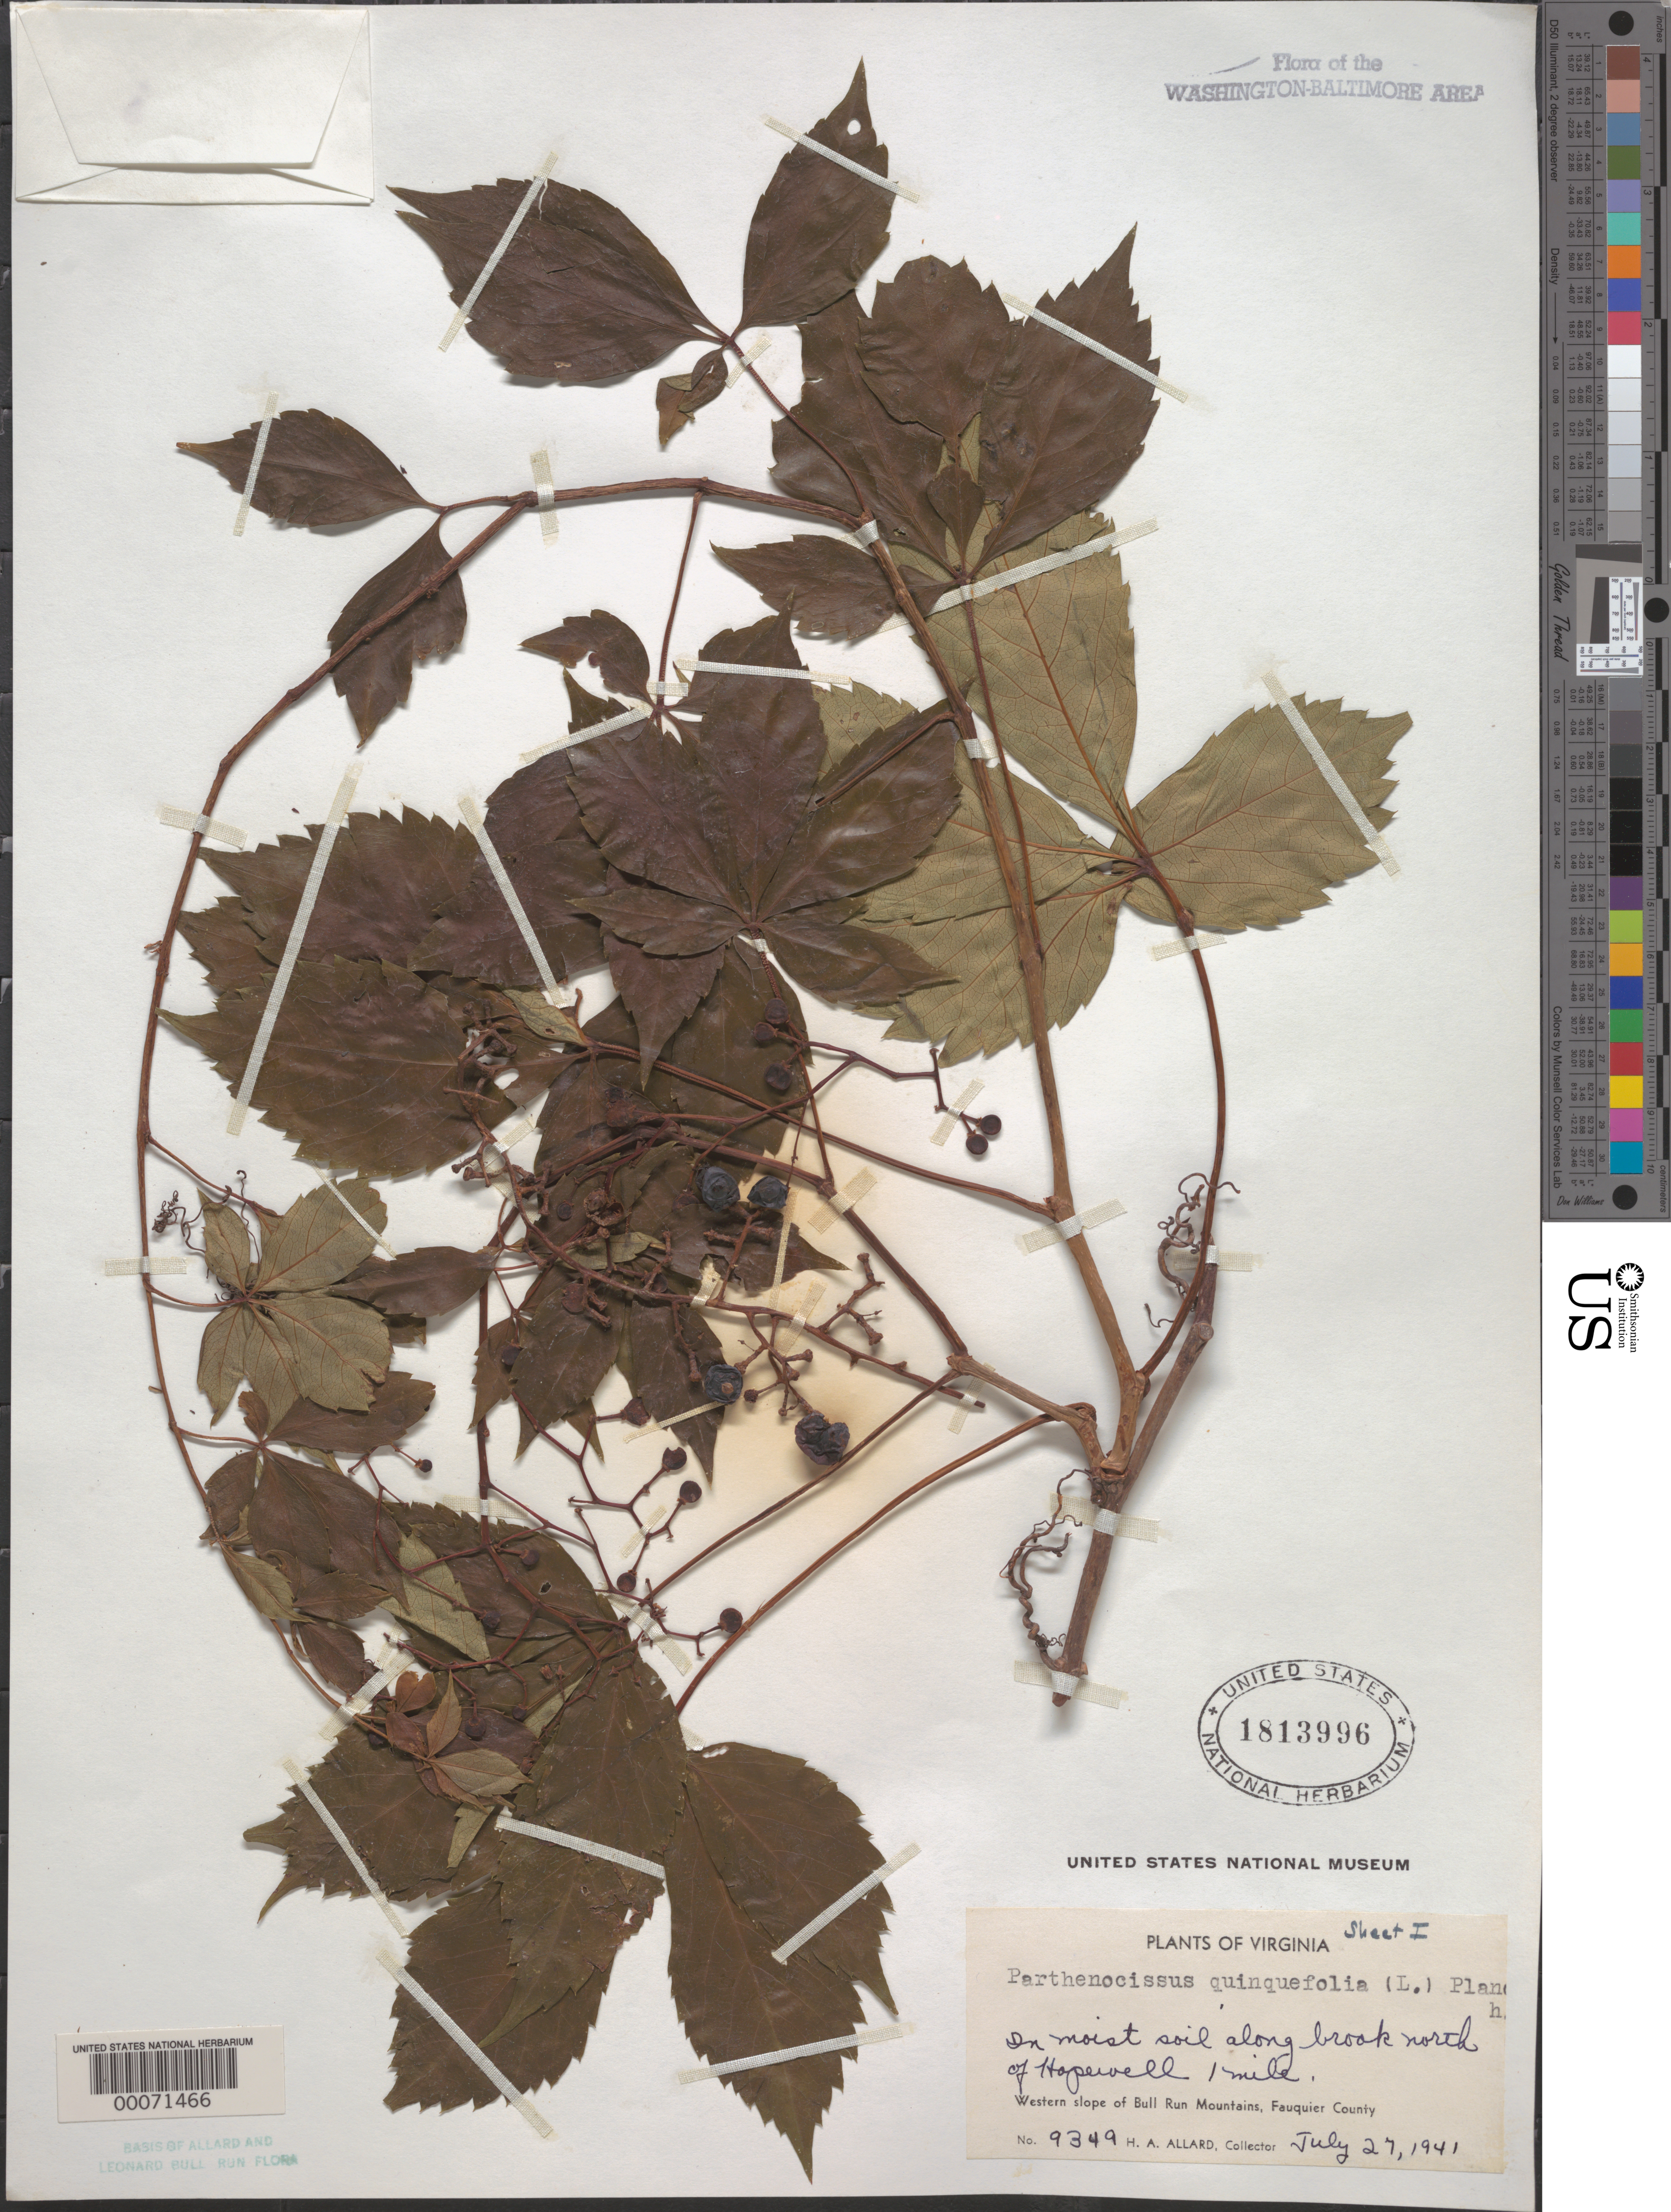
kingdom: Plantae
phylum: Tracheophyta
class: Magnoliopsida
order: Vitales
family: Vitaceae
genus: Parthenocissus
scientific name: Parthenocissus quinquefolia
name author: (L.) Planch.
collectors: H. A. Allard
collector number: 9349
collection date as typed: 27 Jul 1941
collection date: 1941-07-27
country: United States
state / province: Virginia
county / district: Fauquier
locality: North of Hopewell Gap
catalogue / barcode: US 1813996